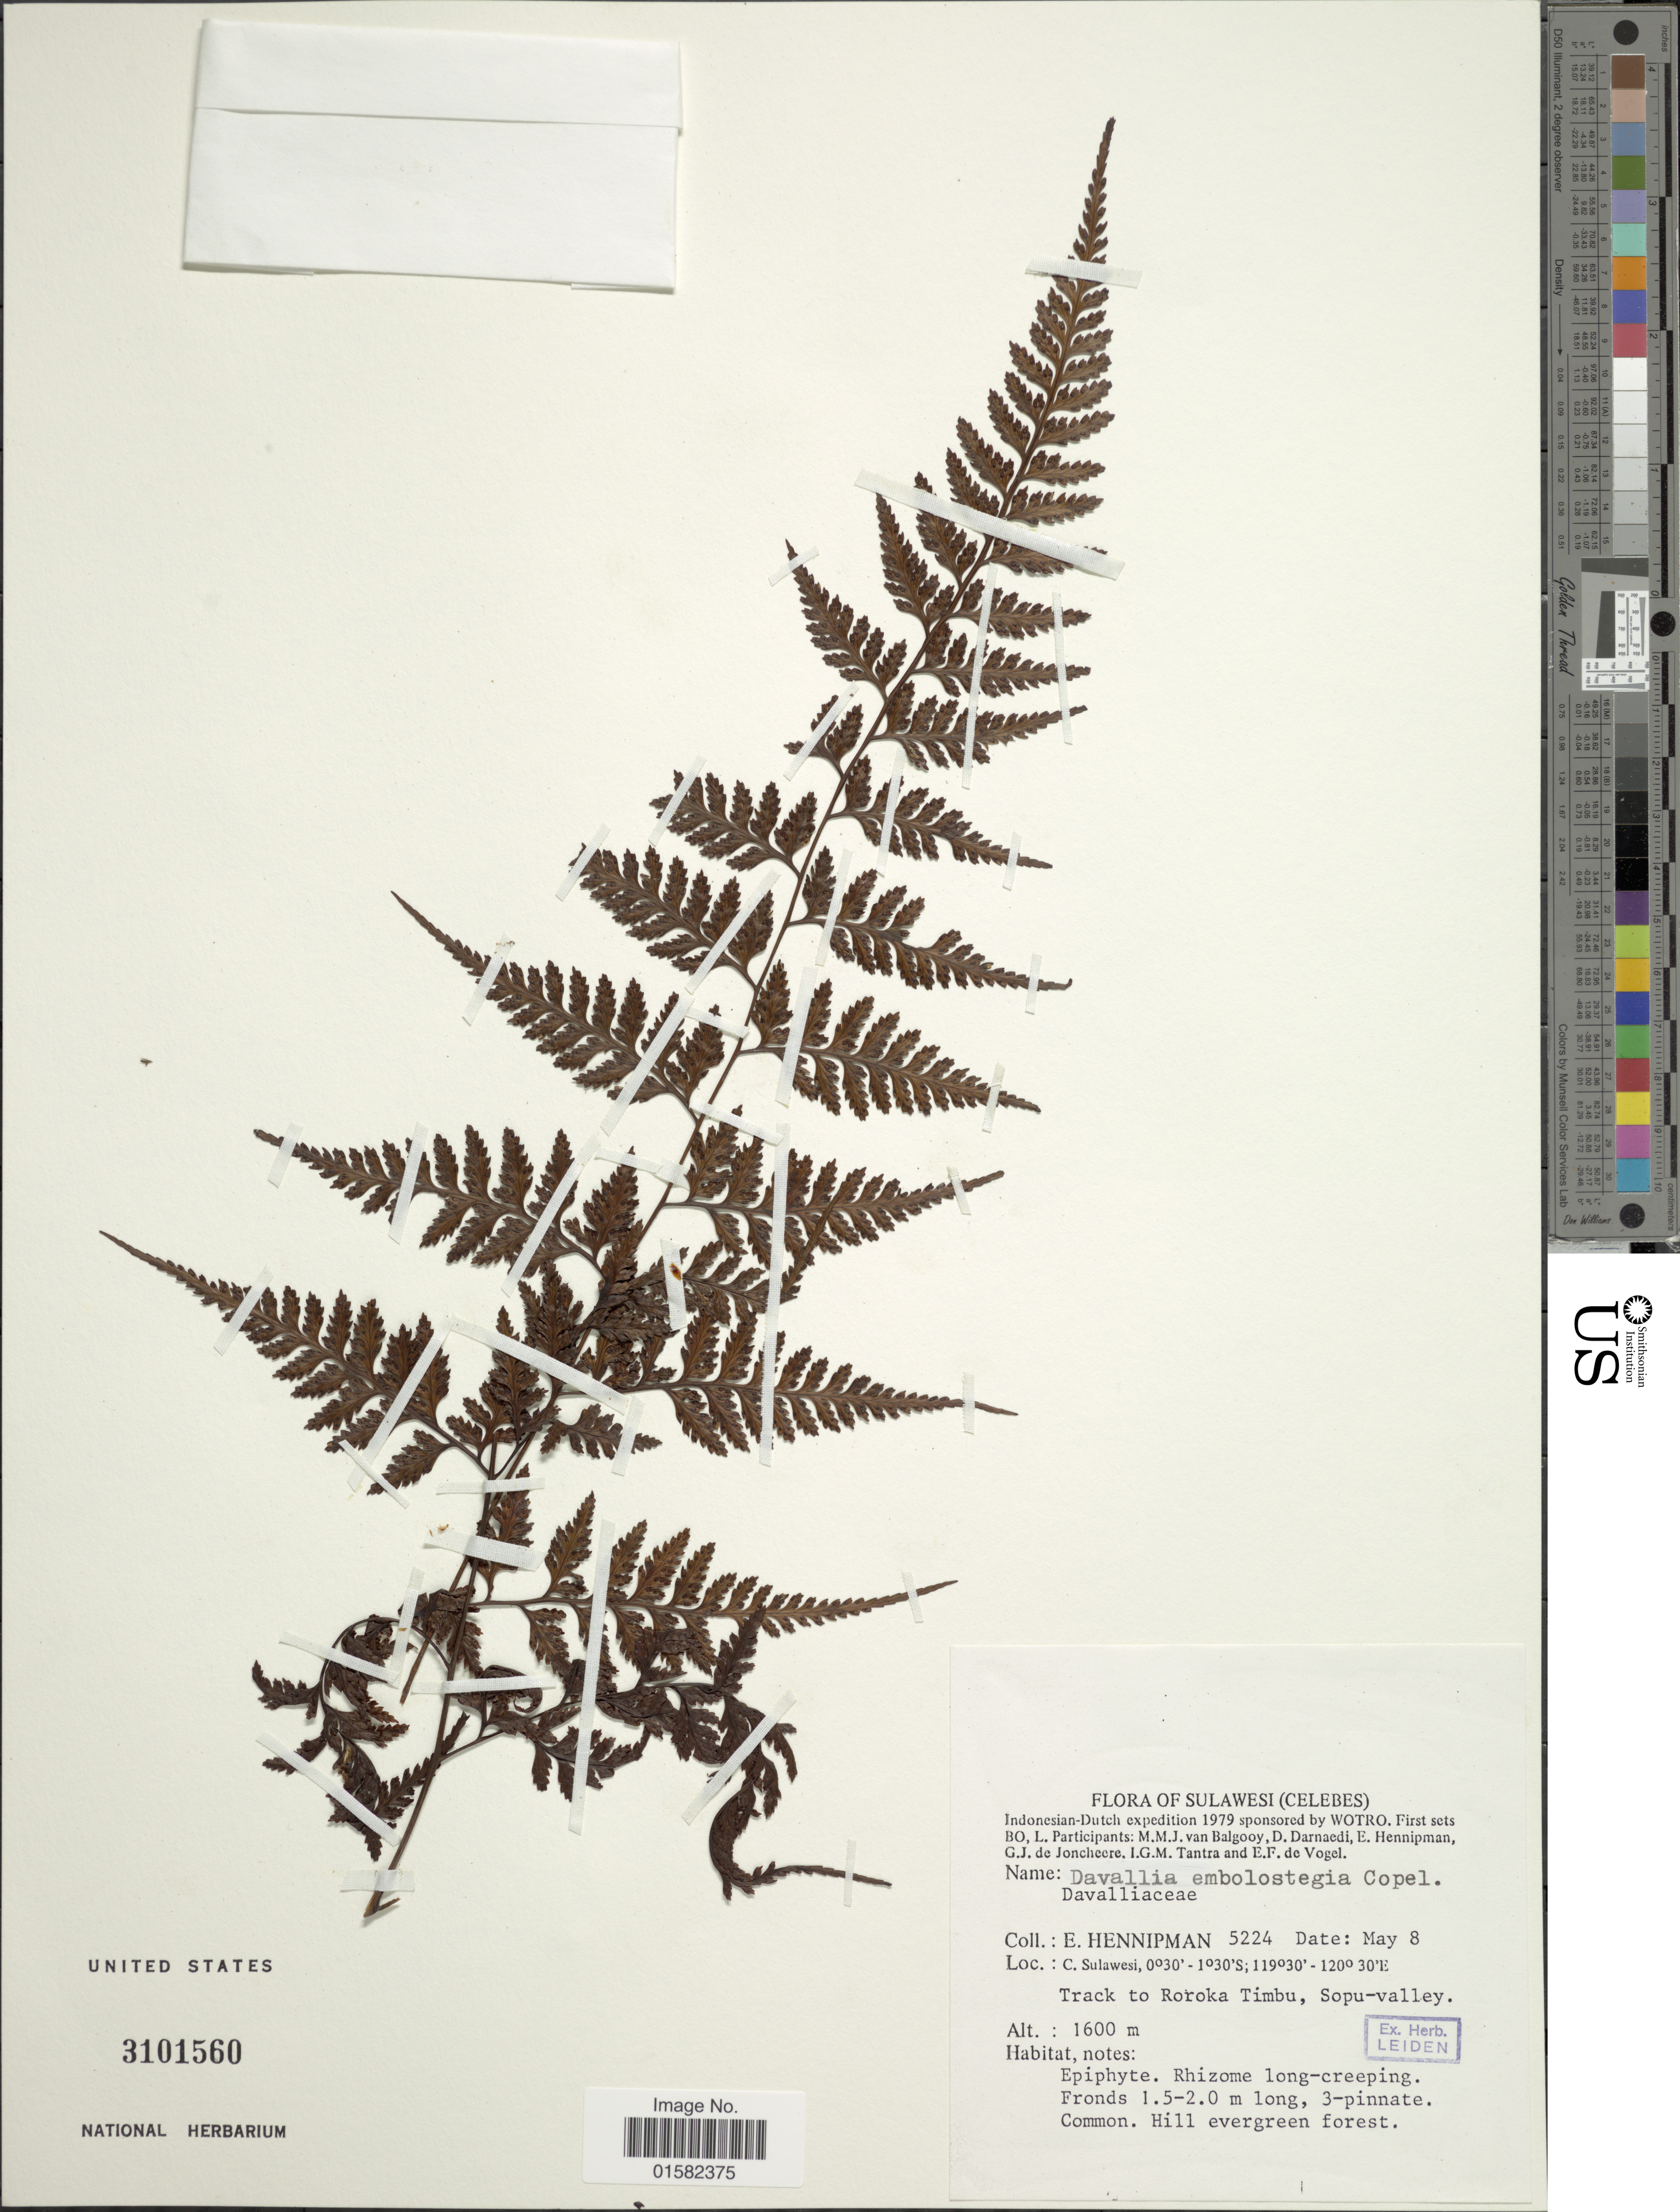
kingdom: Plantae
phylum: Tracheophyta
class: Polypodiopsida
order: Polypodiales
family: Davalliaceae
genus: Wibelia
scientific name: Wibelia embolostegia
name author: (Colla) M. Kato & Tsutsumi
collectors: E. Hennipman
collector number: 5224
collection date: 1979-05-08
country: Indonesia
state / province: Sulawesi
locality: (Celebes), C. Sulawesi, Track to Roroka Timbu, Sopu-valley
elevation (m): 1600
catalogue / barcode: US 3101560